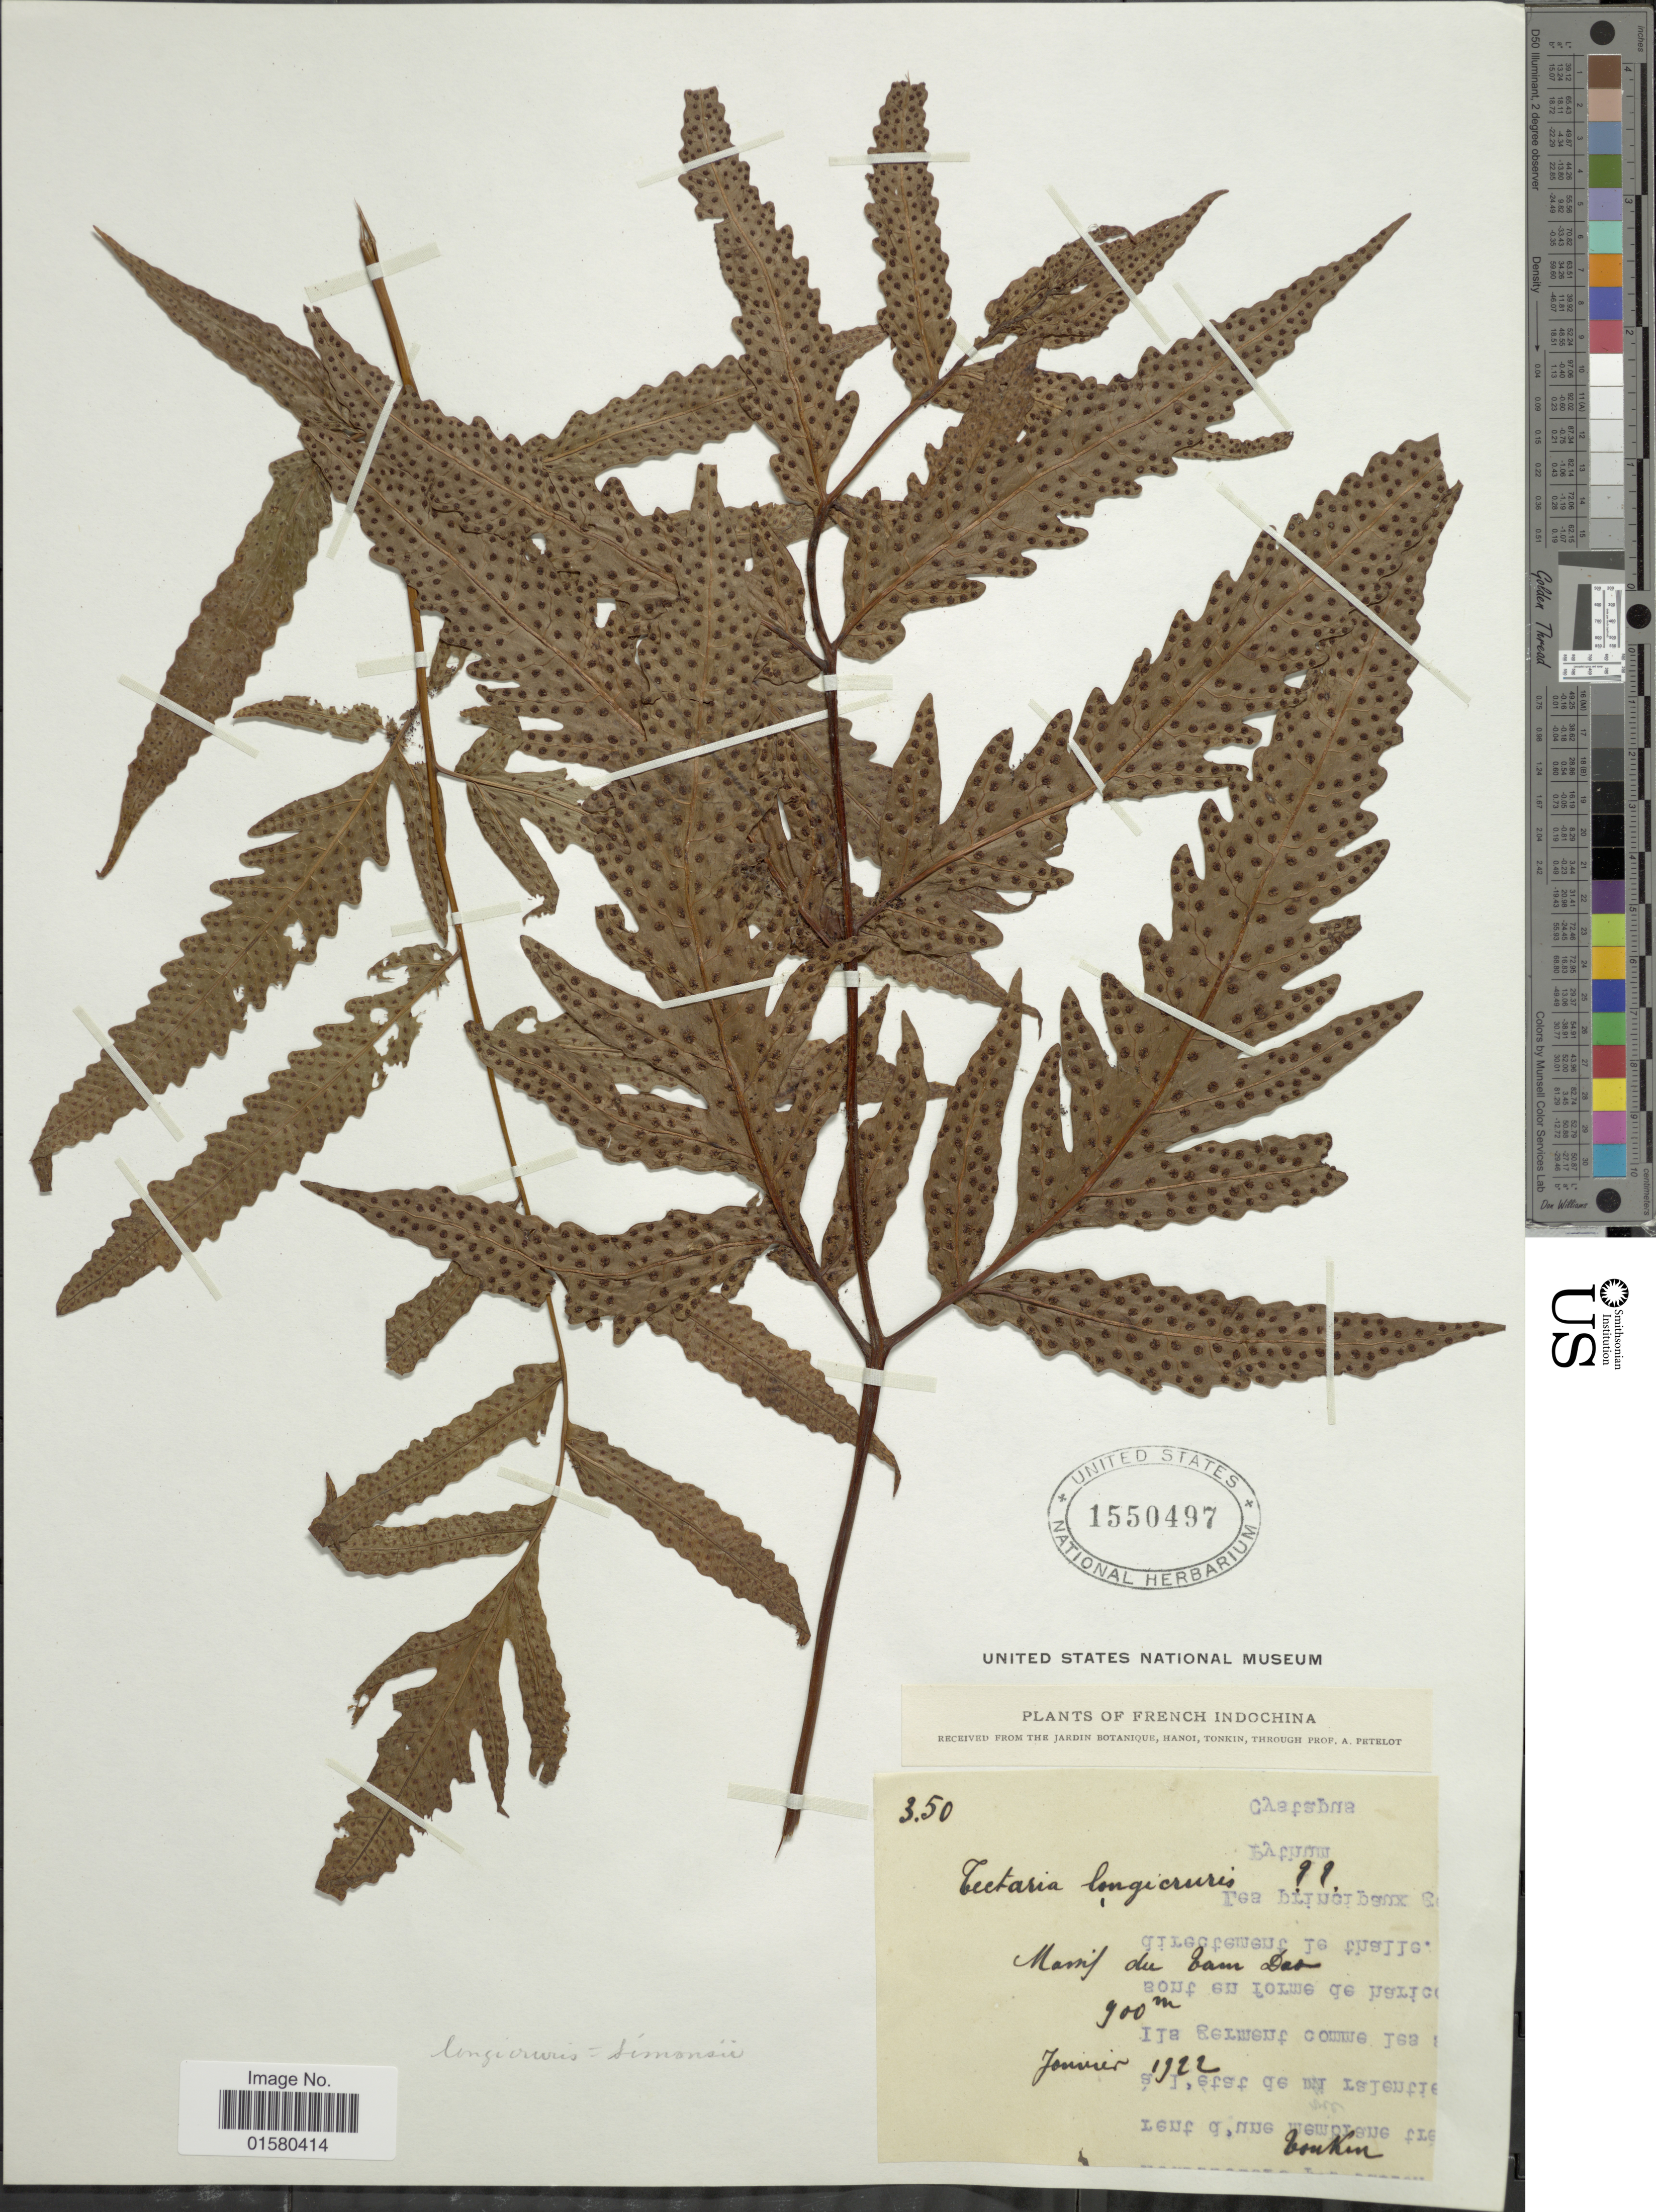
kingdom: Plantae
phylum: Tracheophyta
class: Polypodiopsida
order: Polypodiales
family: Tectariaceae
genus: Tectaria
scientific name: Tectaria simonsii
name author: (Baker) Ching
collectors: A. Petelot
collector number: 350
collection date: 1922-01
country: Vietnam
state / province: Vinh Phuc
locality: Tonkin. Manif du bam Das [interpreted]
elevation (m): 900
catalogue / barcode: US 1550497